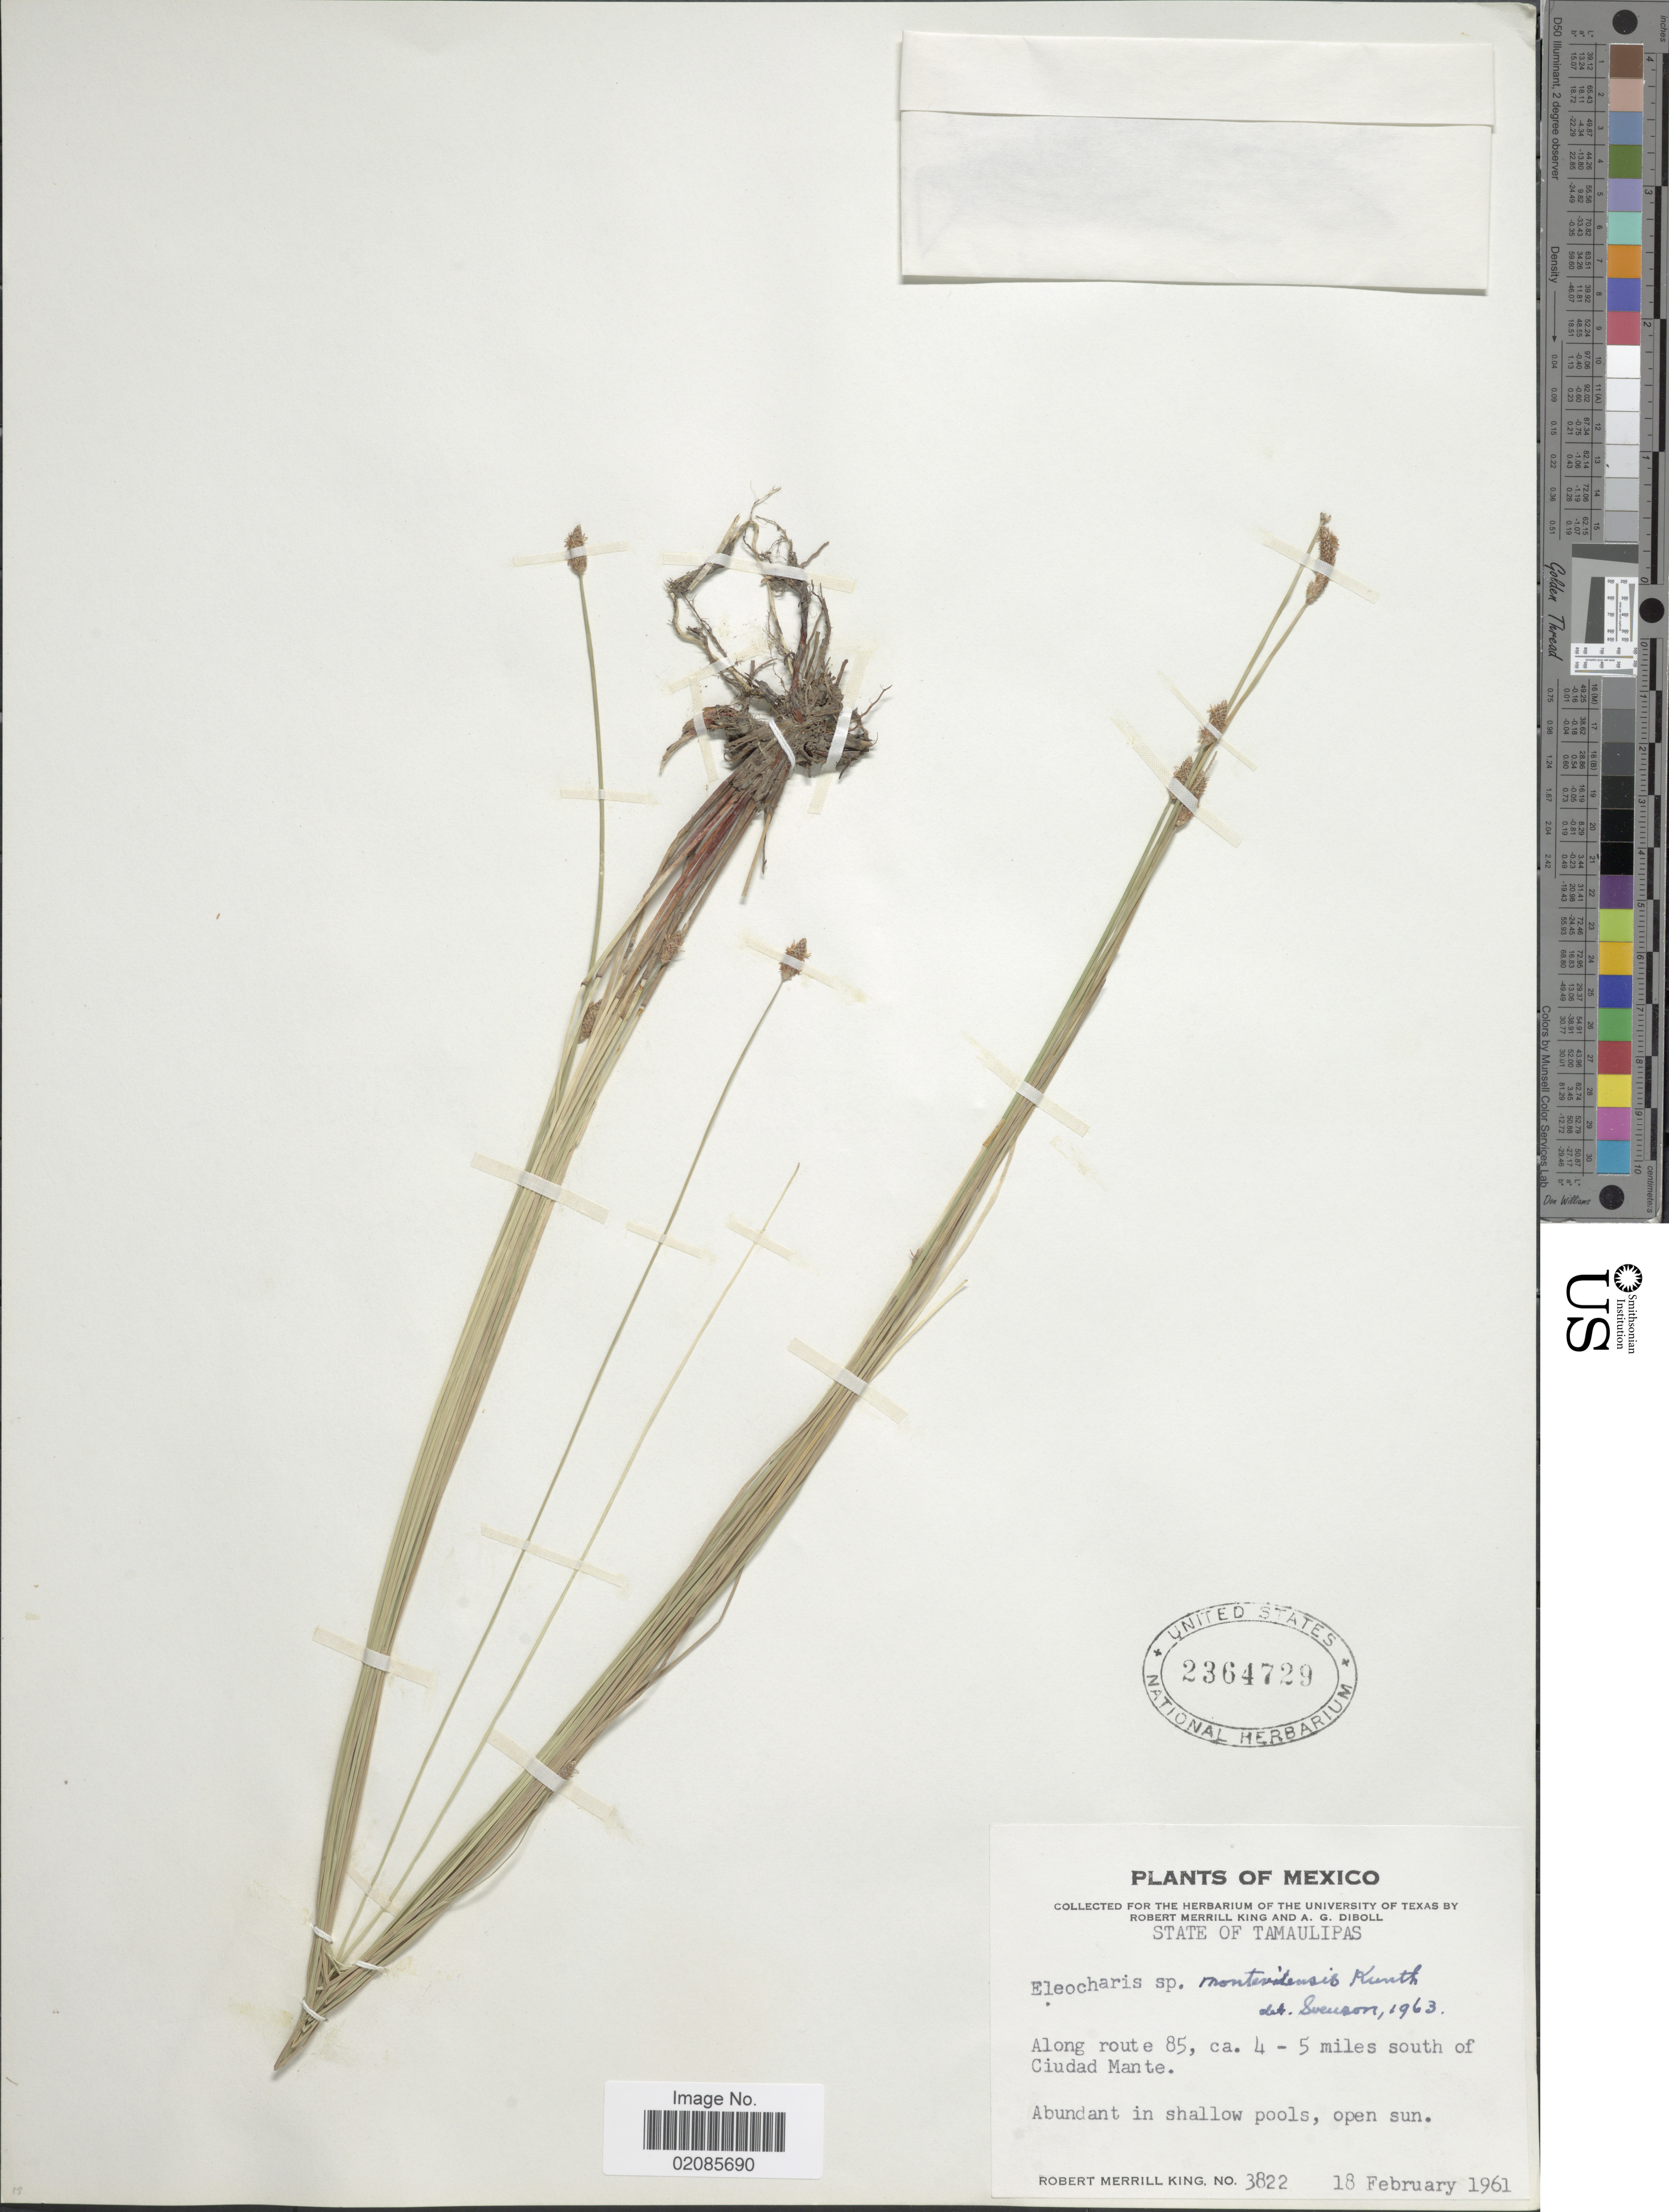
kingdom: Plantae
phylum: Tracheophyta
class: Liliopsida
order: Poales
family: Cyperaceae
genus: Eleocharis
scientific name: Eleocharis montevidensis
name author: Kunth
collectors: R. M. King & A. Diboll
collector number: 3822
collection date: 1961-02-18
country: Mexico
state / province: Tamaulipas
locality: Along route 85, ca. 4-5 miles south of Ciudad Mante.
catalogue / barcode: US 2364729